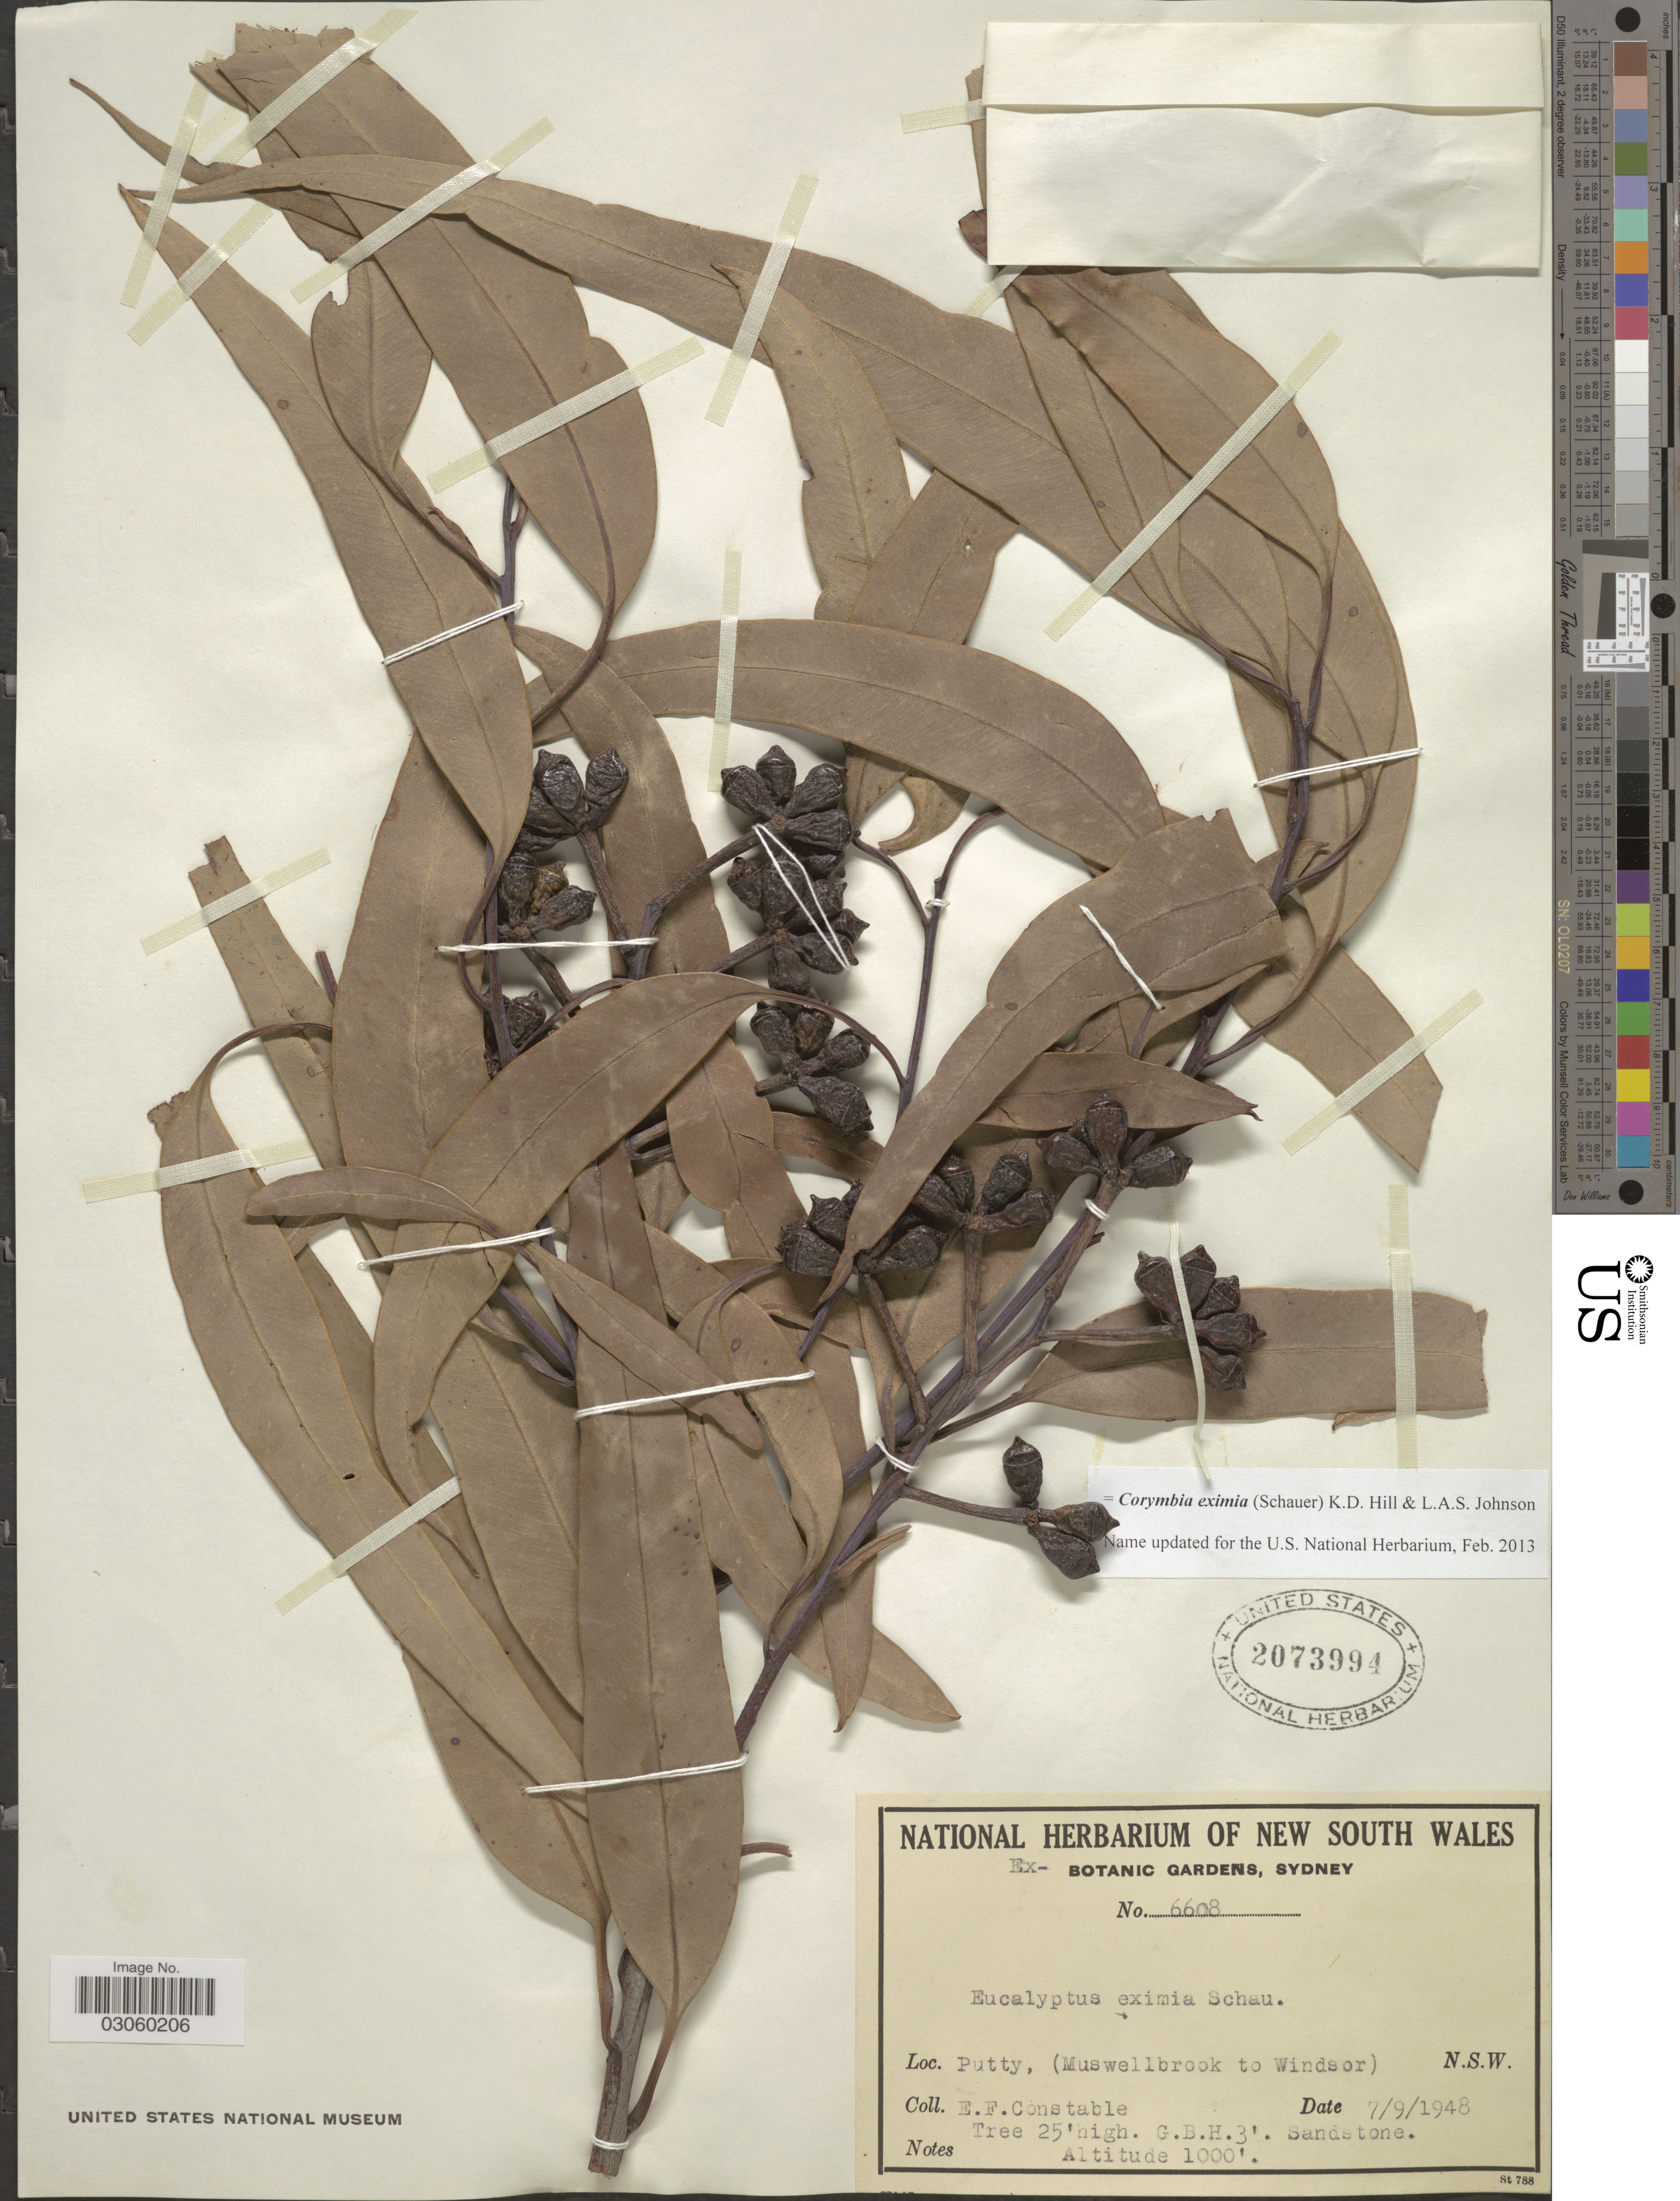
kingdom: Plantae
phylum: Tracheophyta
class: Magnoliopsida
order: Myrtales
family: Myrtaceae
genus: Corymbia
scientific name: Corymbia eximia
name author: (Schauer) K.D. Hill & L.A.S. Johnson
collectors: E. F. Constable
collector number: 6608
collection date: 1948-09-07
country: Australia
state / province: New South Wales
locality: Putty, (Muswellbrook to Windsor) N.S.W.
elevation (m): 305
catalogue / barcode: US 2073994